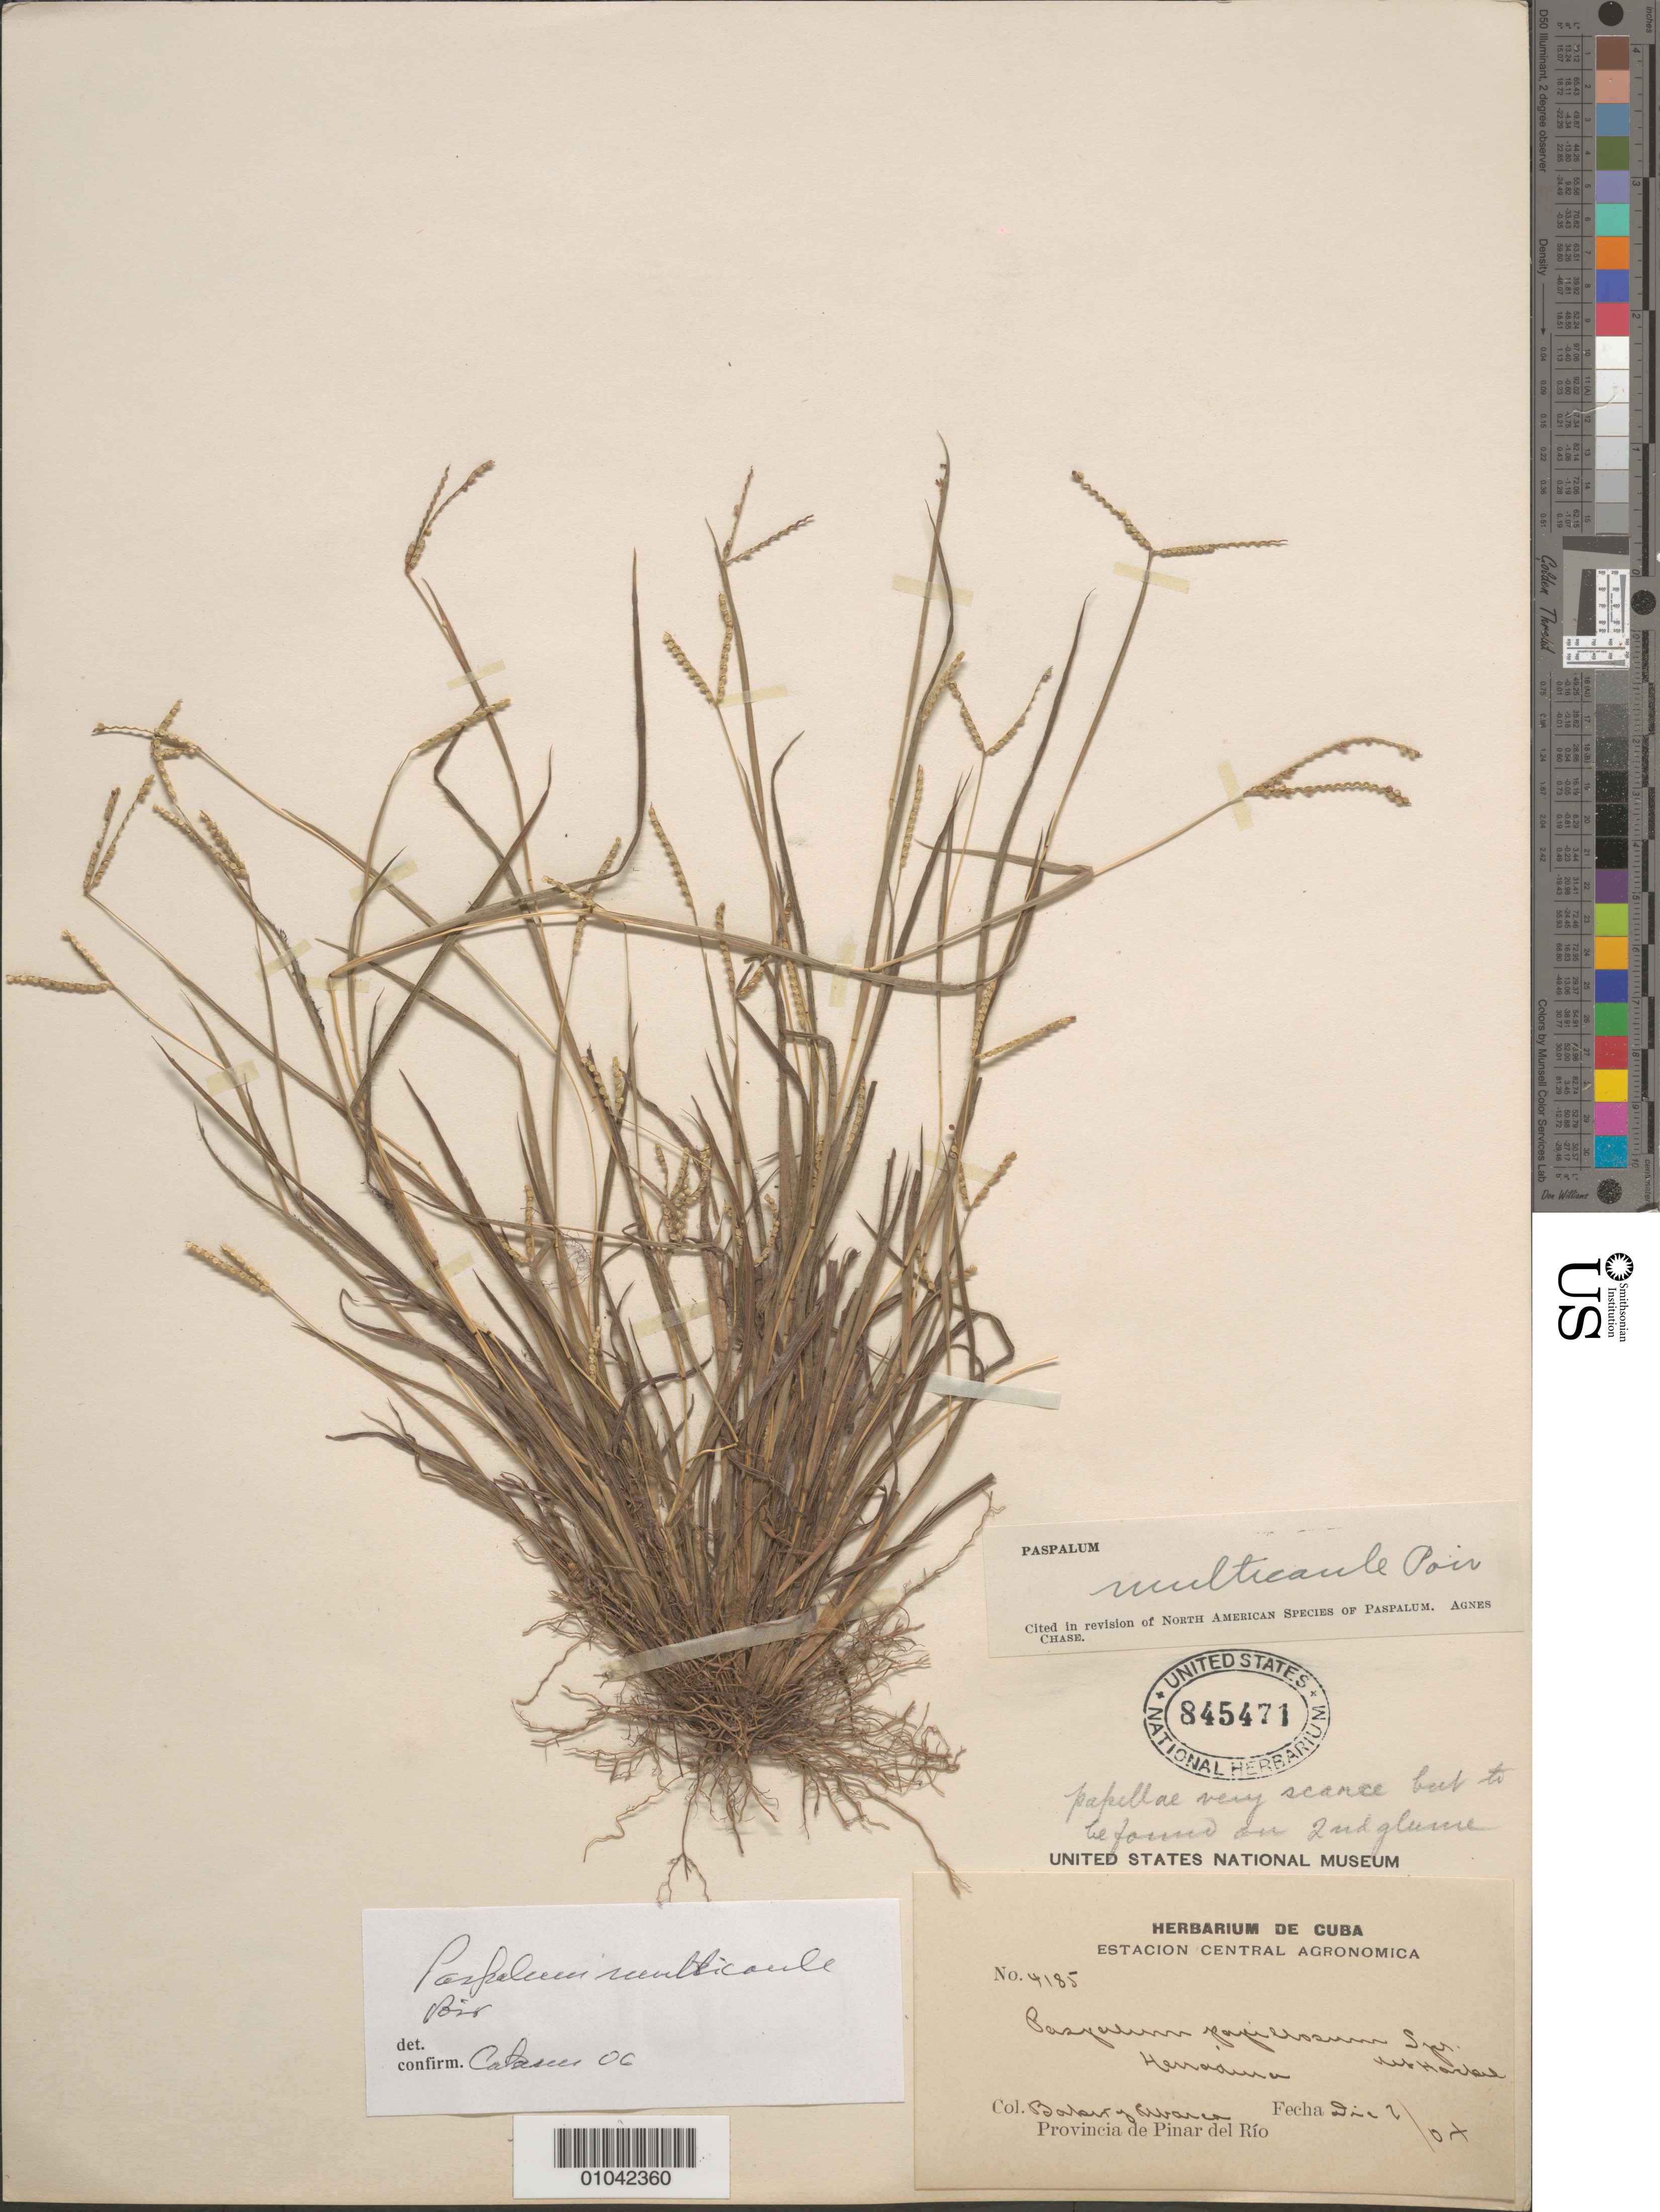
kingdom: Plantae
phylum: Tracheophyta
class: Liliopsida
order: Poales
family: Poaceae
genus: Paspalum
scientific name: Paspalum multicaule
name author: Poir.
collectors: C. F. Baker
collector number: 4185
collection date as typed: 02 Dec 1904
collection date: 1904-12-02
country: Cuba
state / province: Pinar del Rio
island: Cuba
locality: Herradura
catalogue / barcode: US 845471